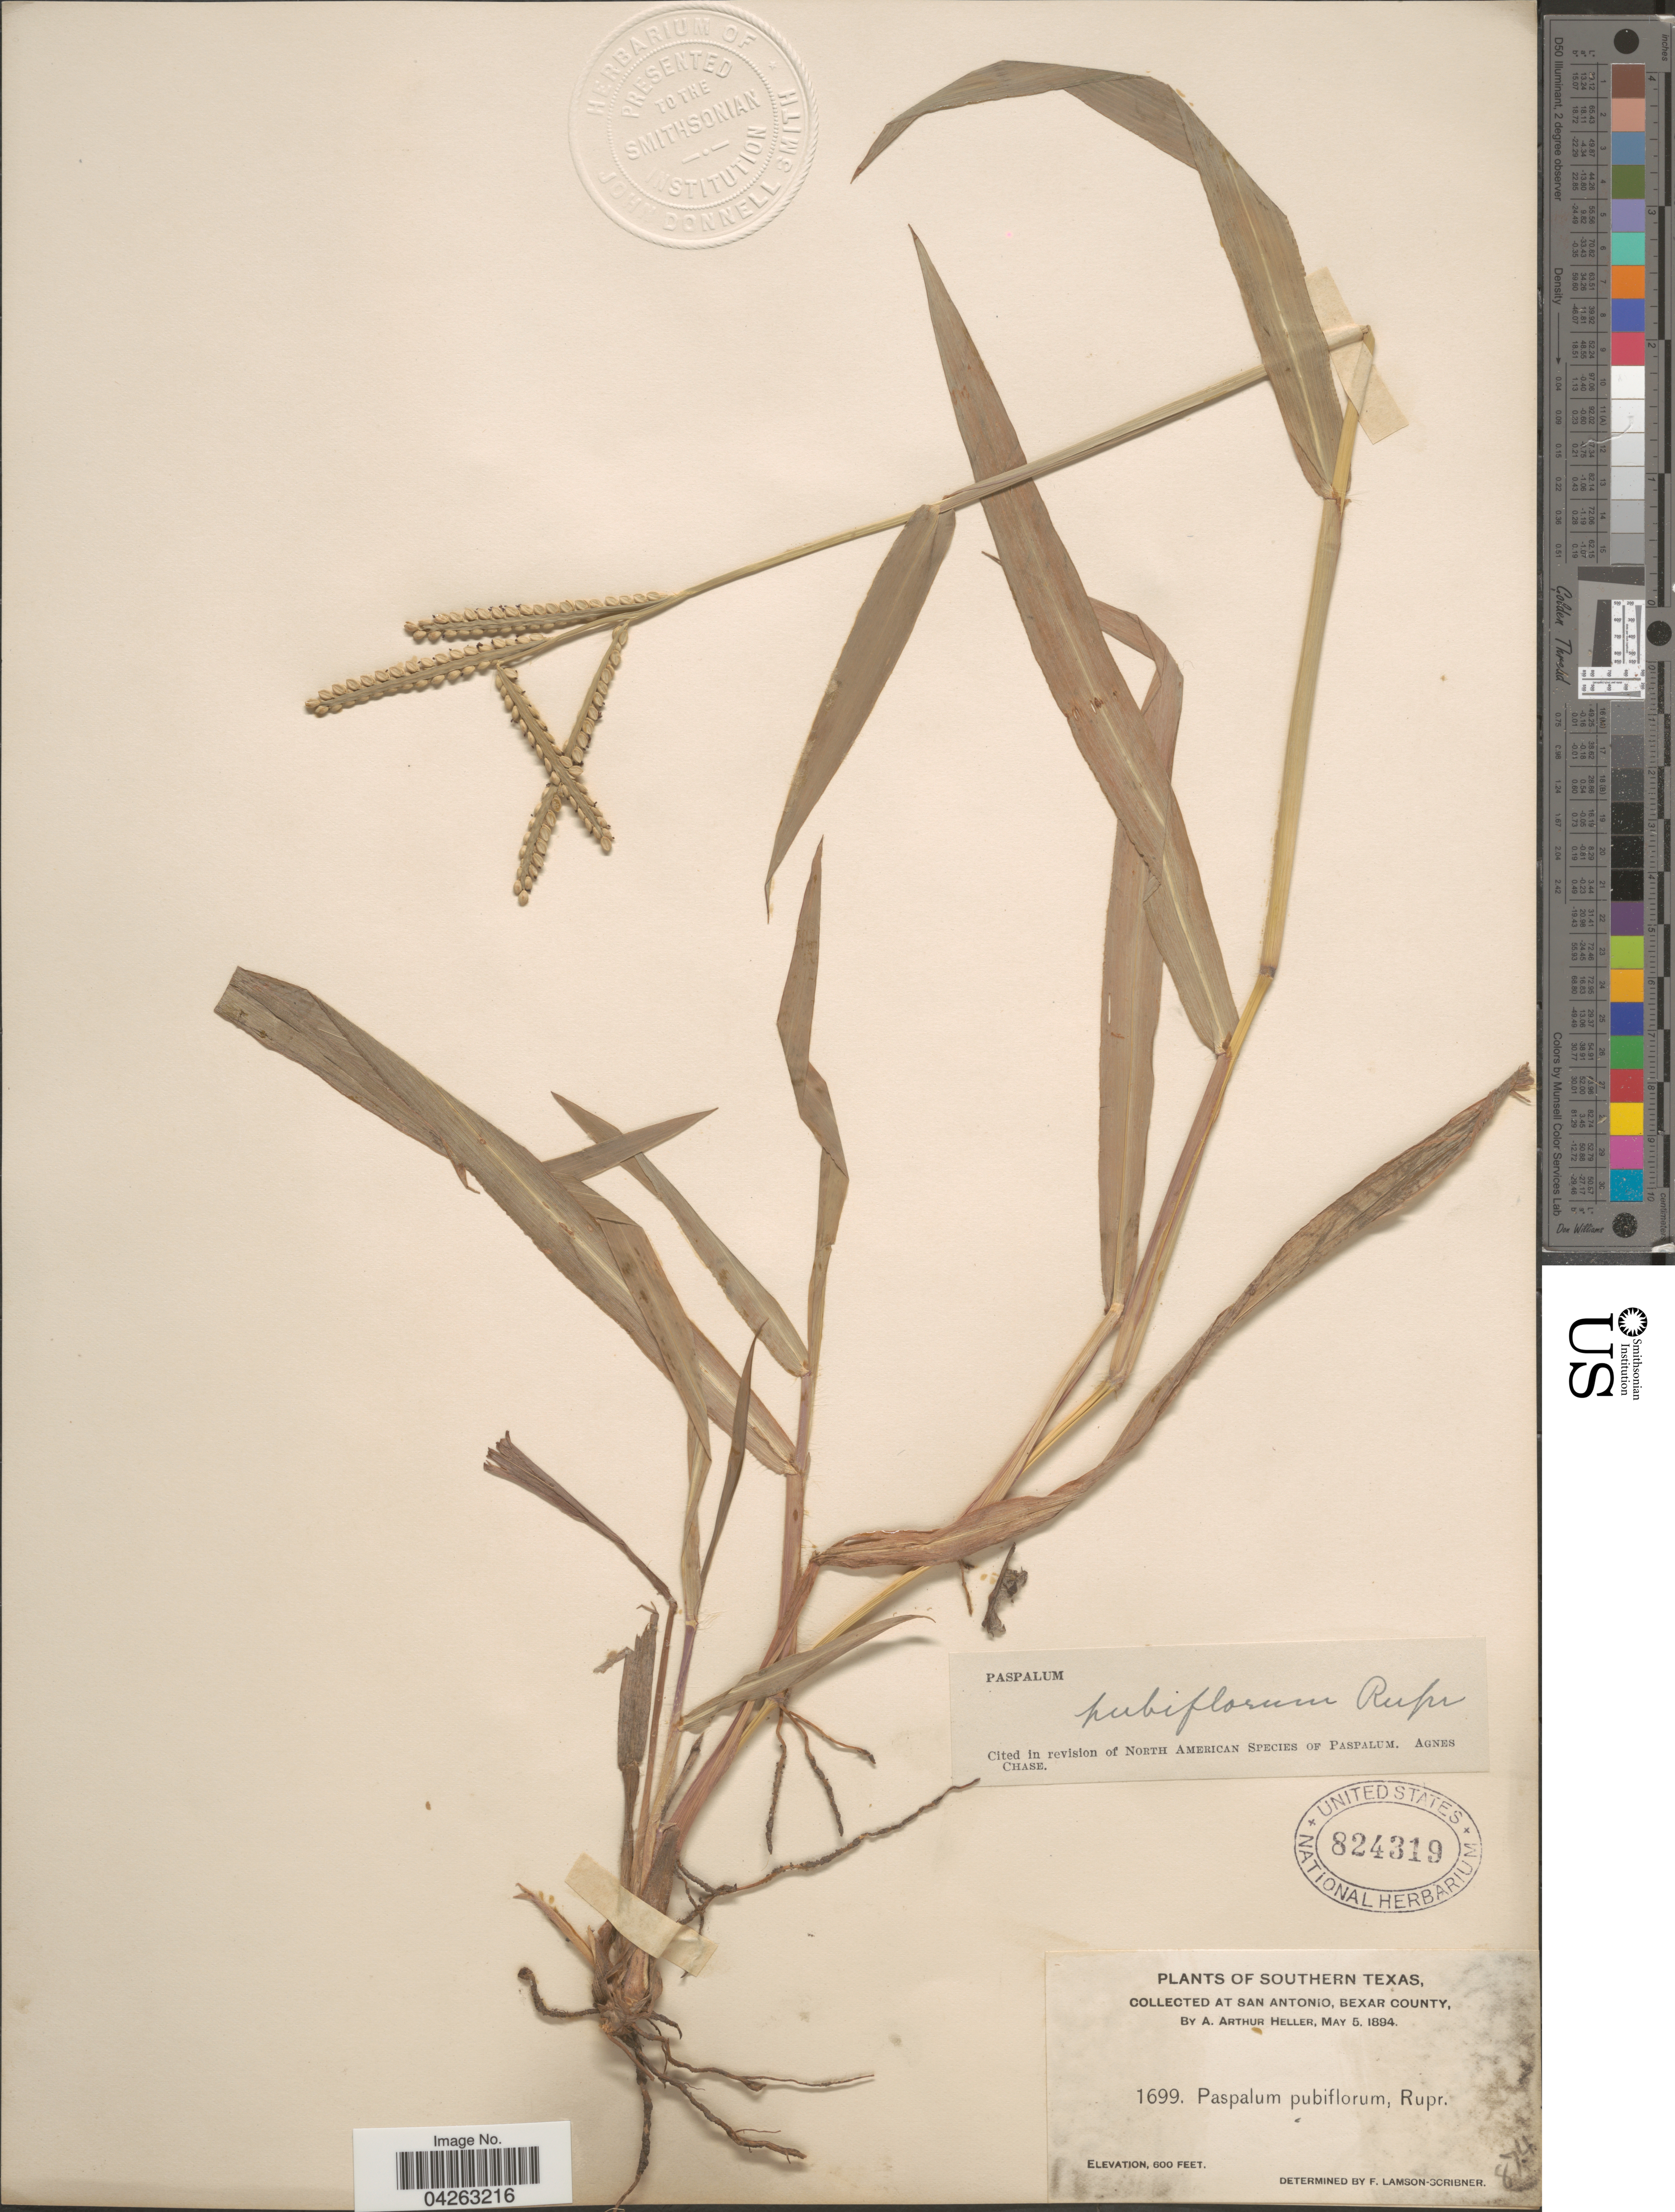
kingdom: Plantae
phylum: Tracheophyta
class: Liliopsida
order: Poales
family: Poaceae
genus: Paspalum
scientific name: Paspalum pubiflorum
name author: Rupr. ex E. Fourn.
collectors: A. A. Heller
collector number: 1699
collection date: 1894-05-05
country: United States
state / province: Texas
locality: Southern Texas. At San Antonio, Bexar County.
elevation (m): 183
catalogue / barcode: US 824319